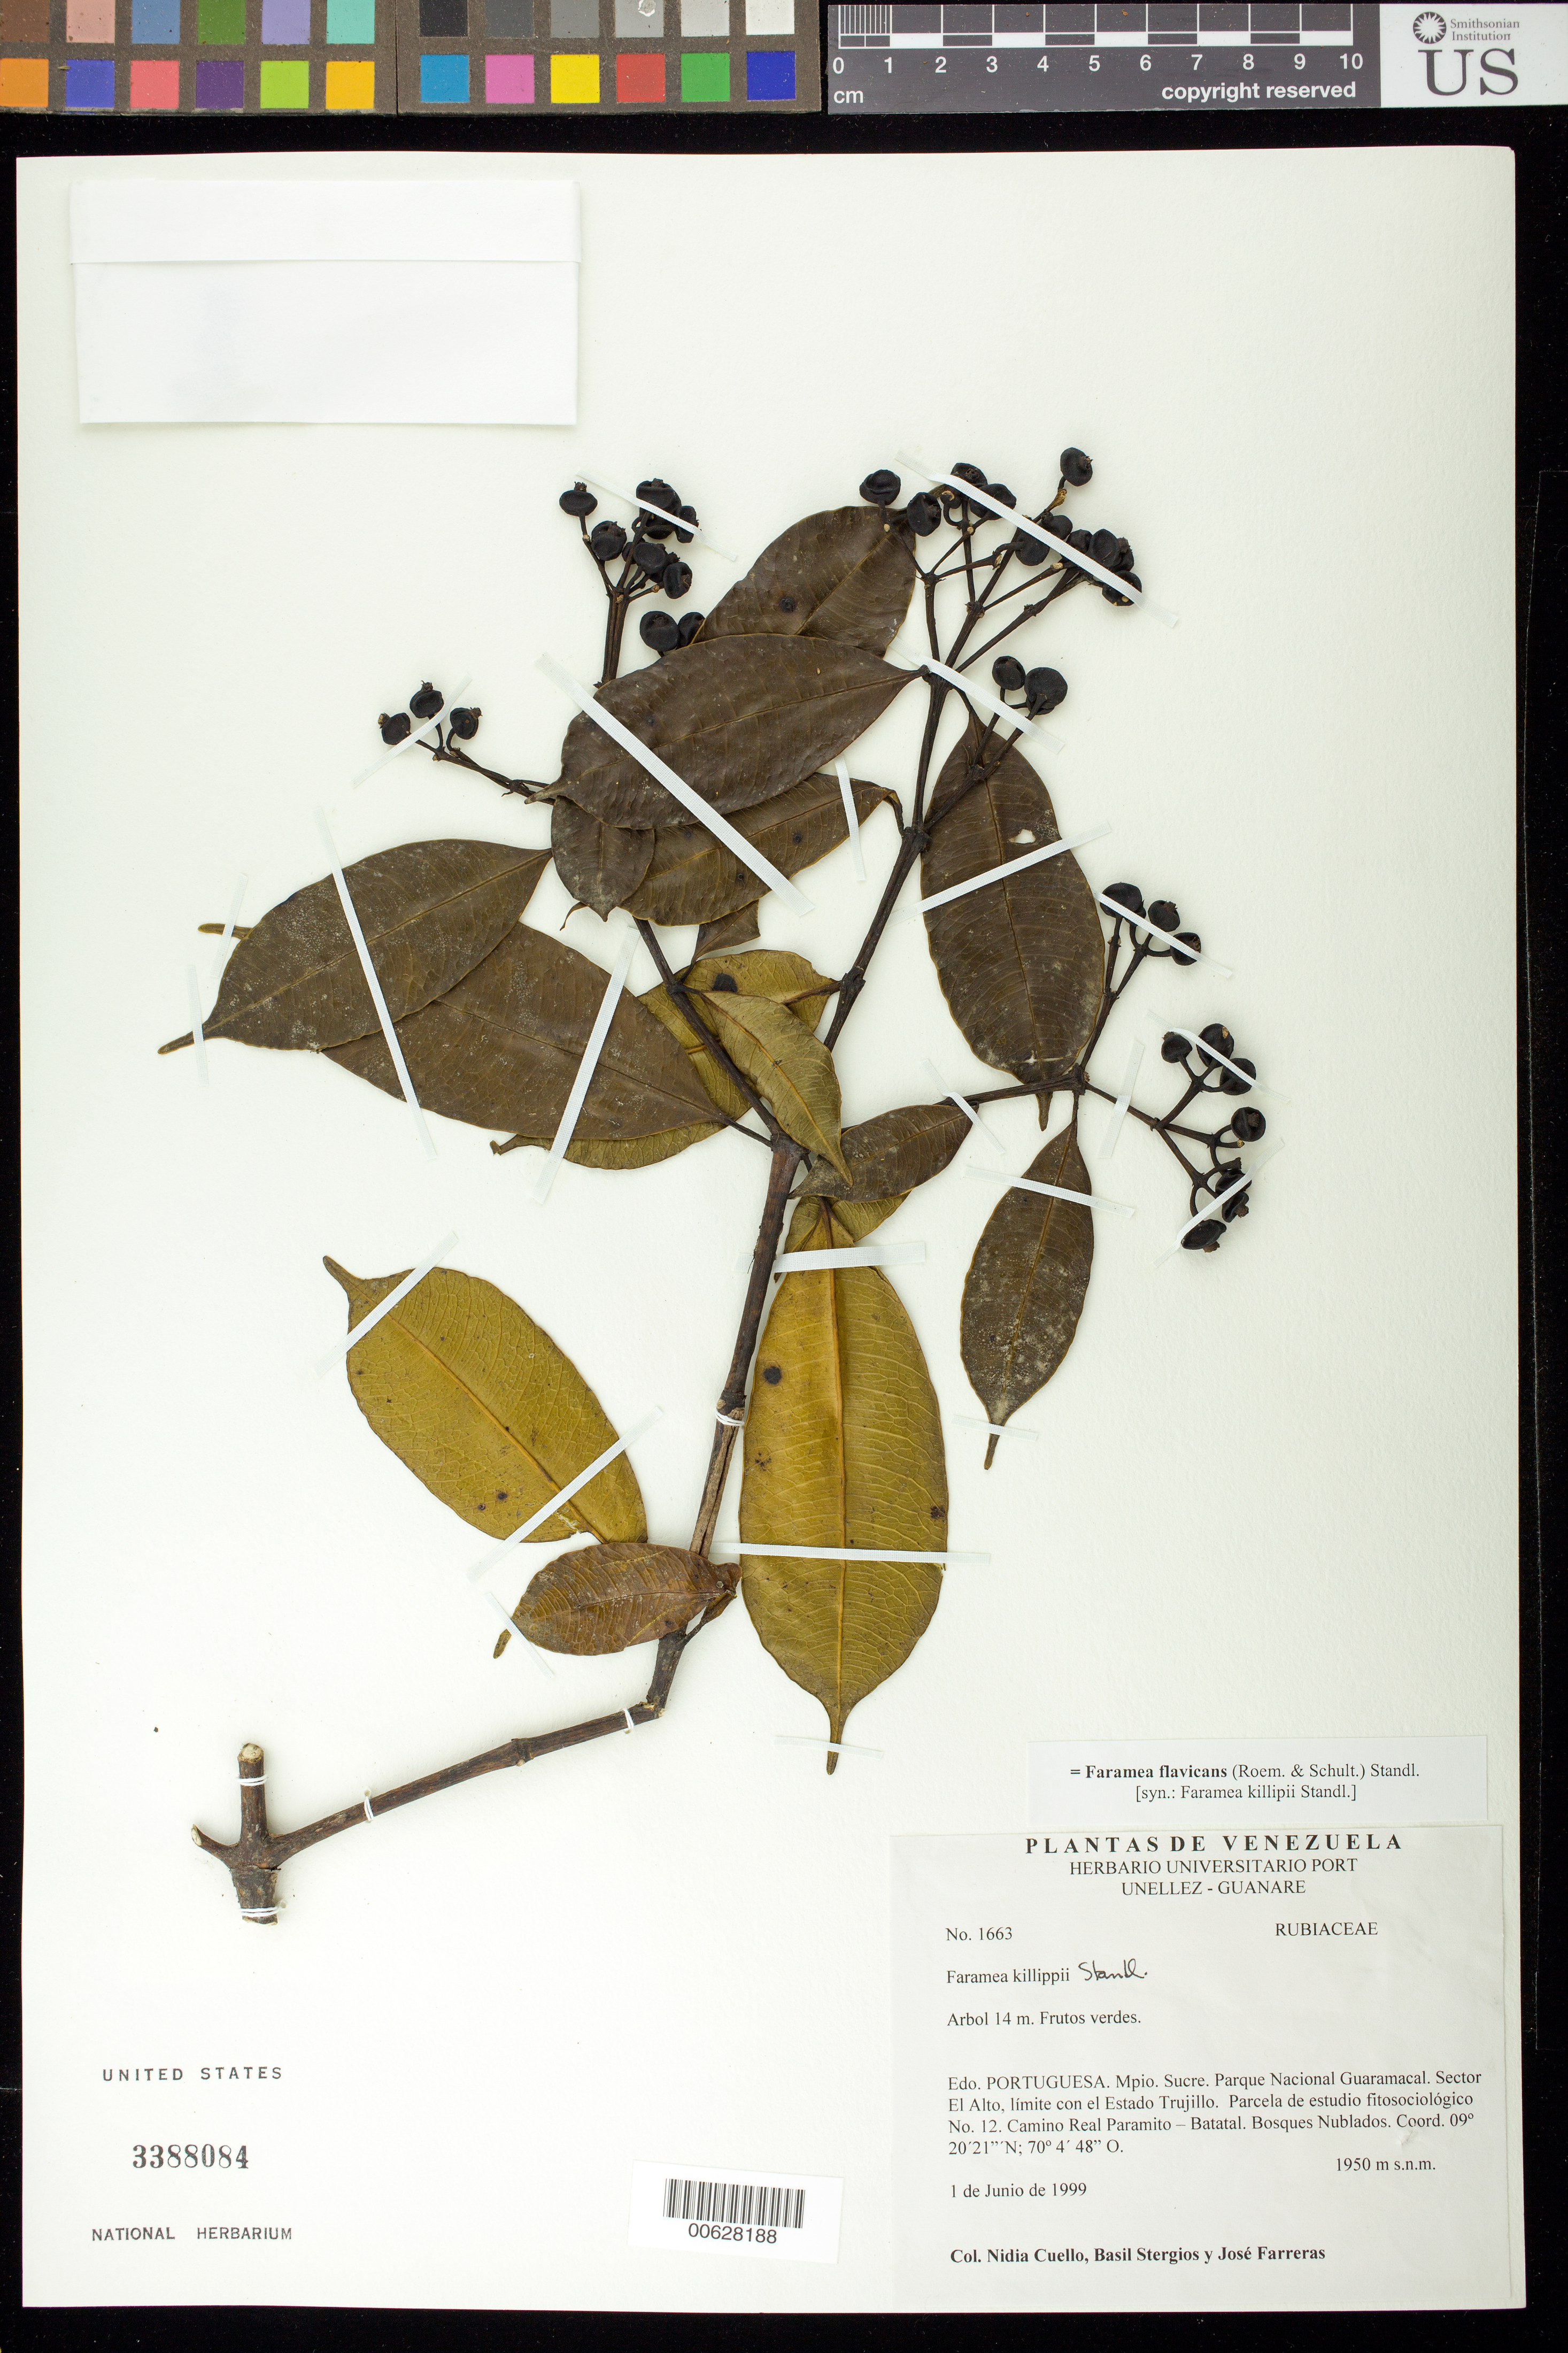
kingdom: Plantae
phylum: Tracheophyta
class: Magnoliopsida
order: Gentianales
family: Rubiaceae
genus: Faramea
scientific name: Faramea killipii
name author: Standl.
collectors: N. L. Cuello, B. G. Stergios & J. Farreras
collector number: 1663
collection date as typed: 01 Jun 1999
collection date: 1999-06-01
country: Venezuela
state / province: Portuguesa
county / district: Sucre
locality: Parque Nacional Guaramacal. Sector El Alto. Camino Real Paramito-Batatal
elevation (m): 1950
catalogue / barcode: US 3388084